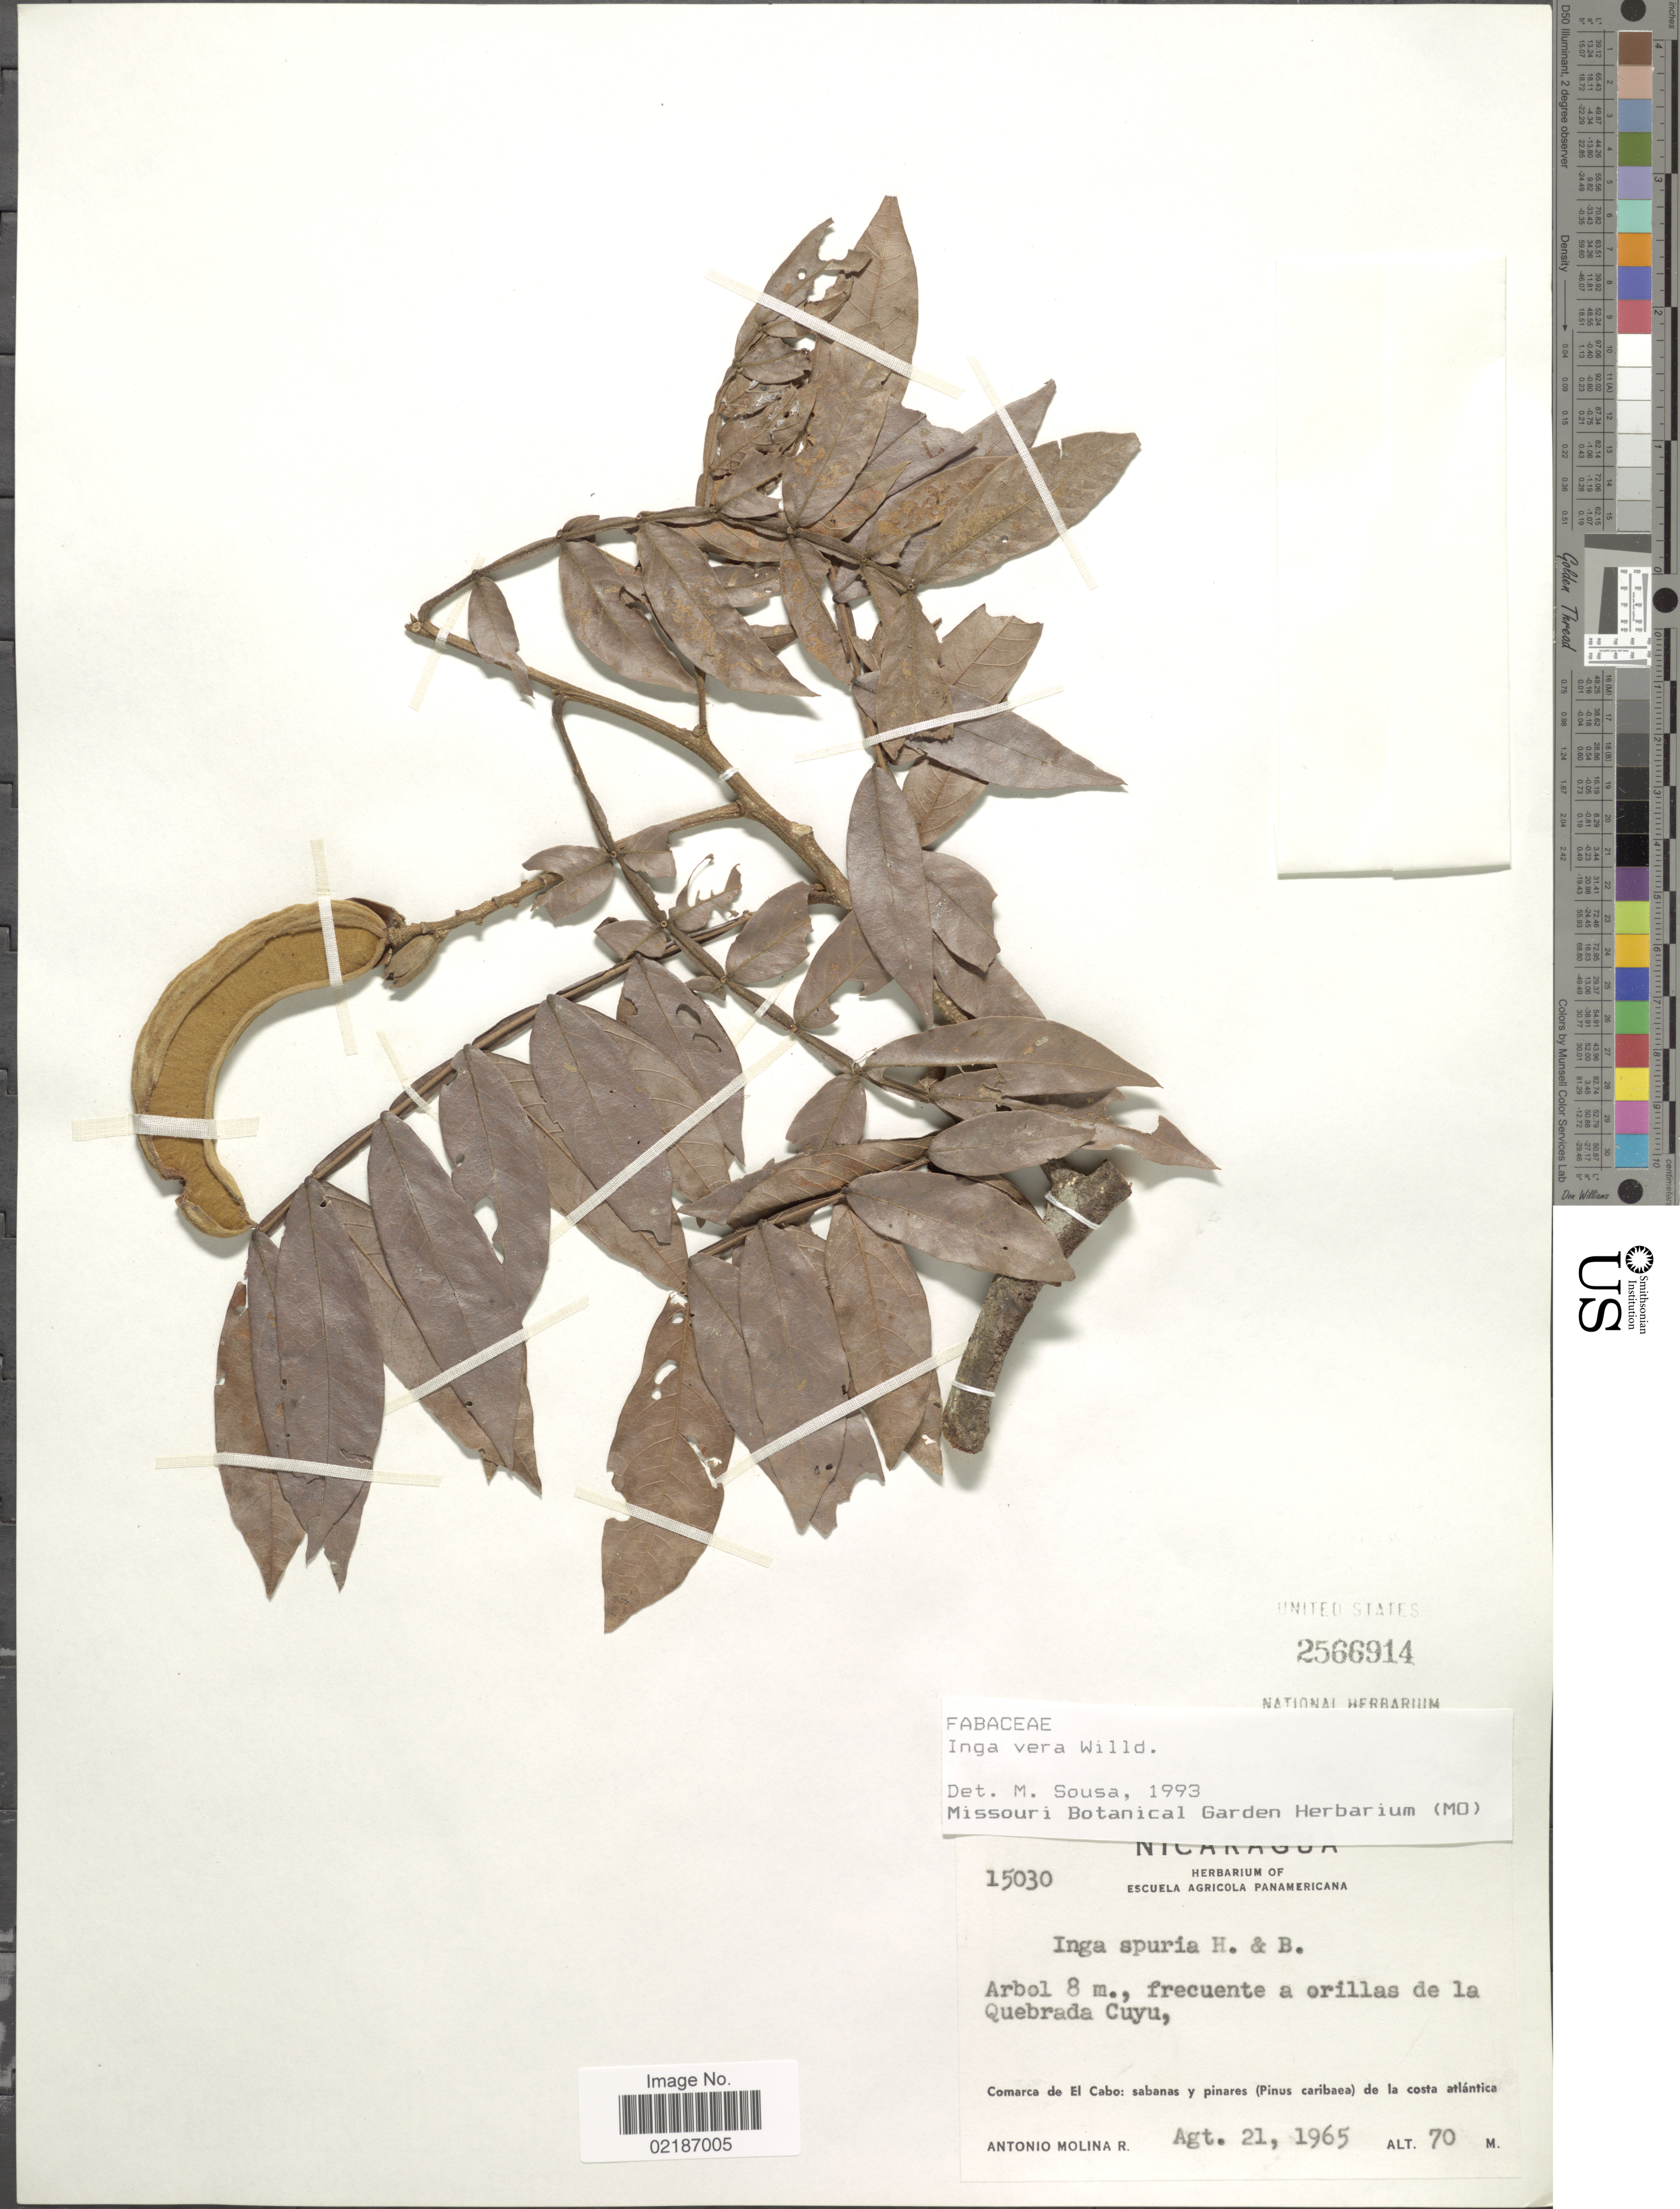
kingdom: Plantae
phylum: Tracheophyta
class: Magnoliopsida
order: Fabales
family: Fabaceae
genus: Inga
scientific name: Inga vera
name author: Willd.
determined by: Sousa, M.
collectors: A. Molina R.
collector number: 15030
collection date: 1965-08-21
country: Nicaragua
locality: Quebrada Cuyu, Comarca de El Cabo, sabanas y pinares (Pinus caribaea) de la costa atlantica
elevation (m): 70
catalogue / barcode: US 2566914